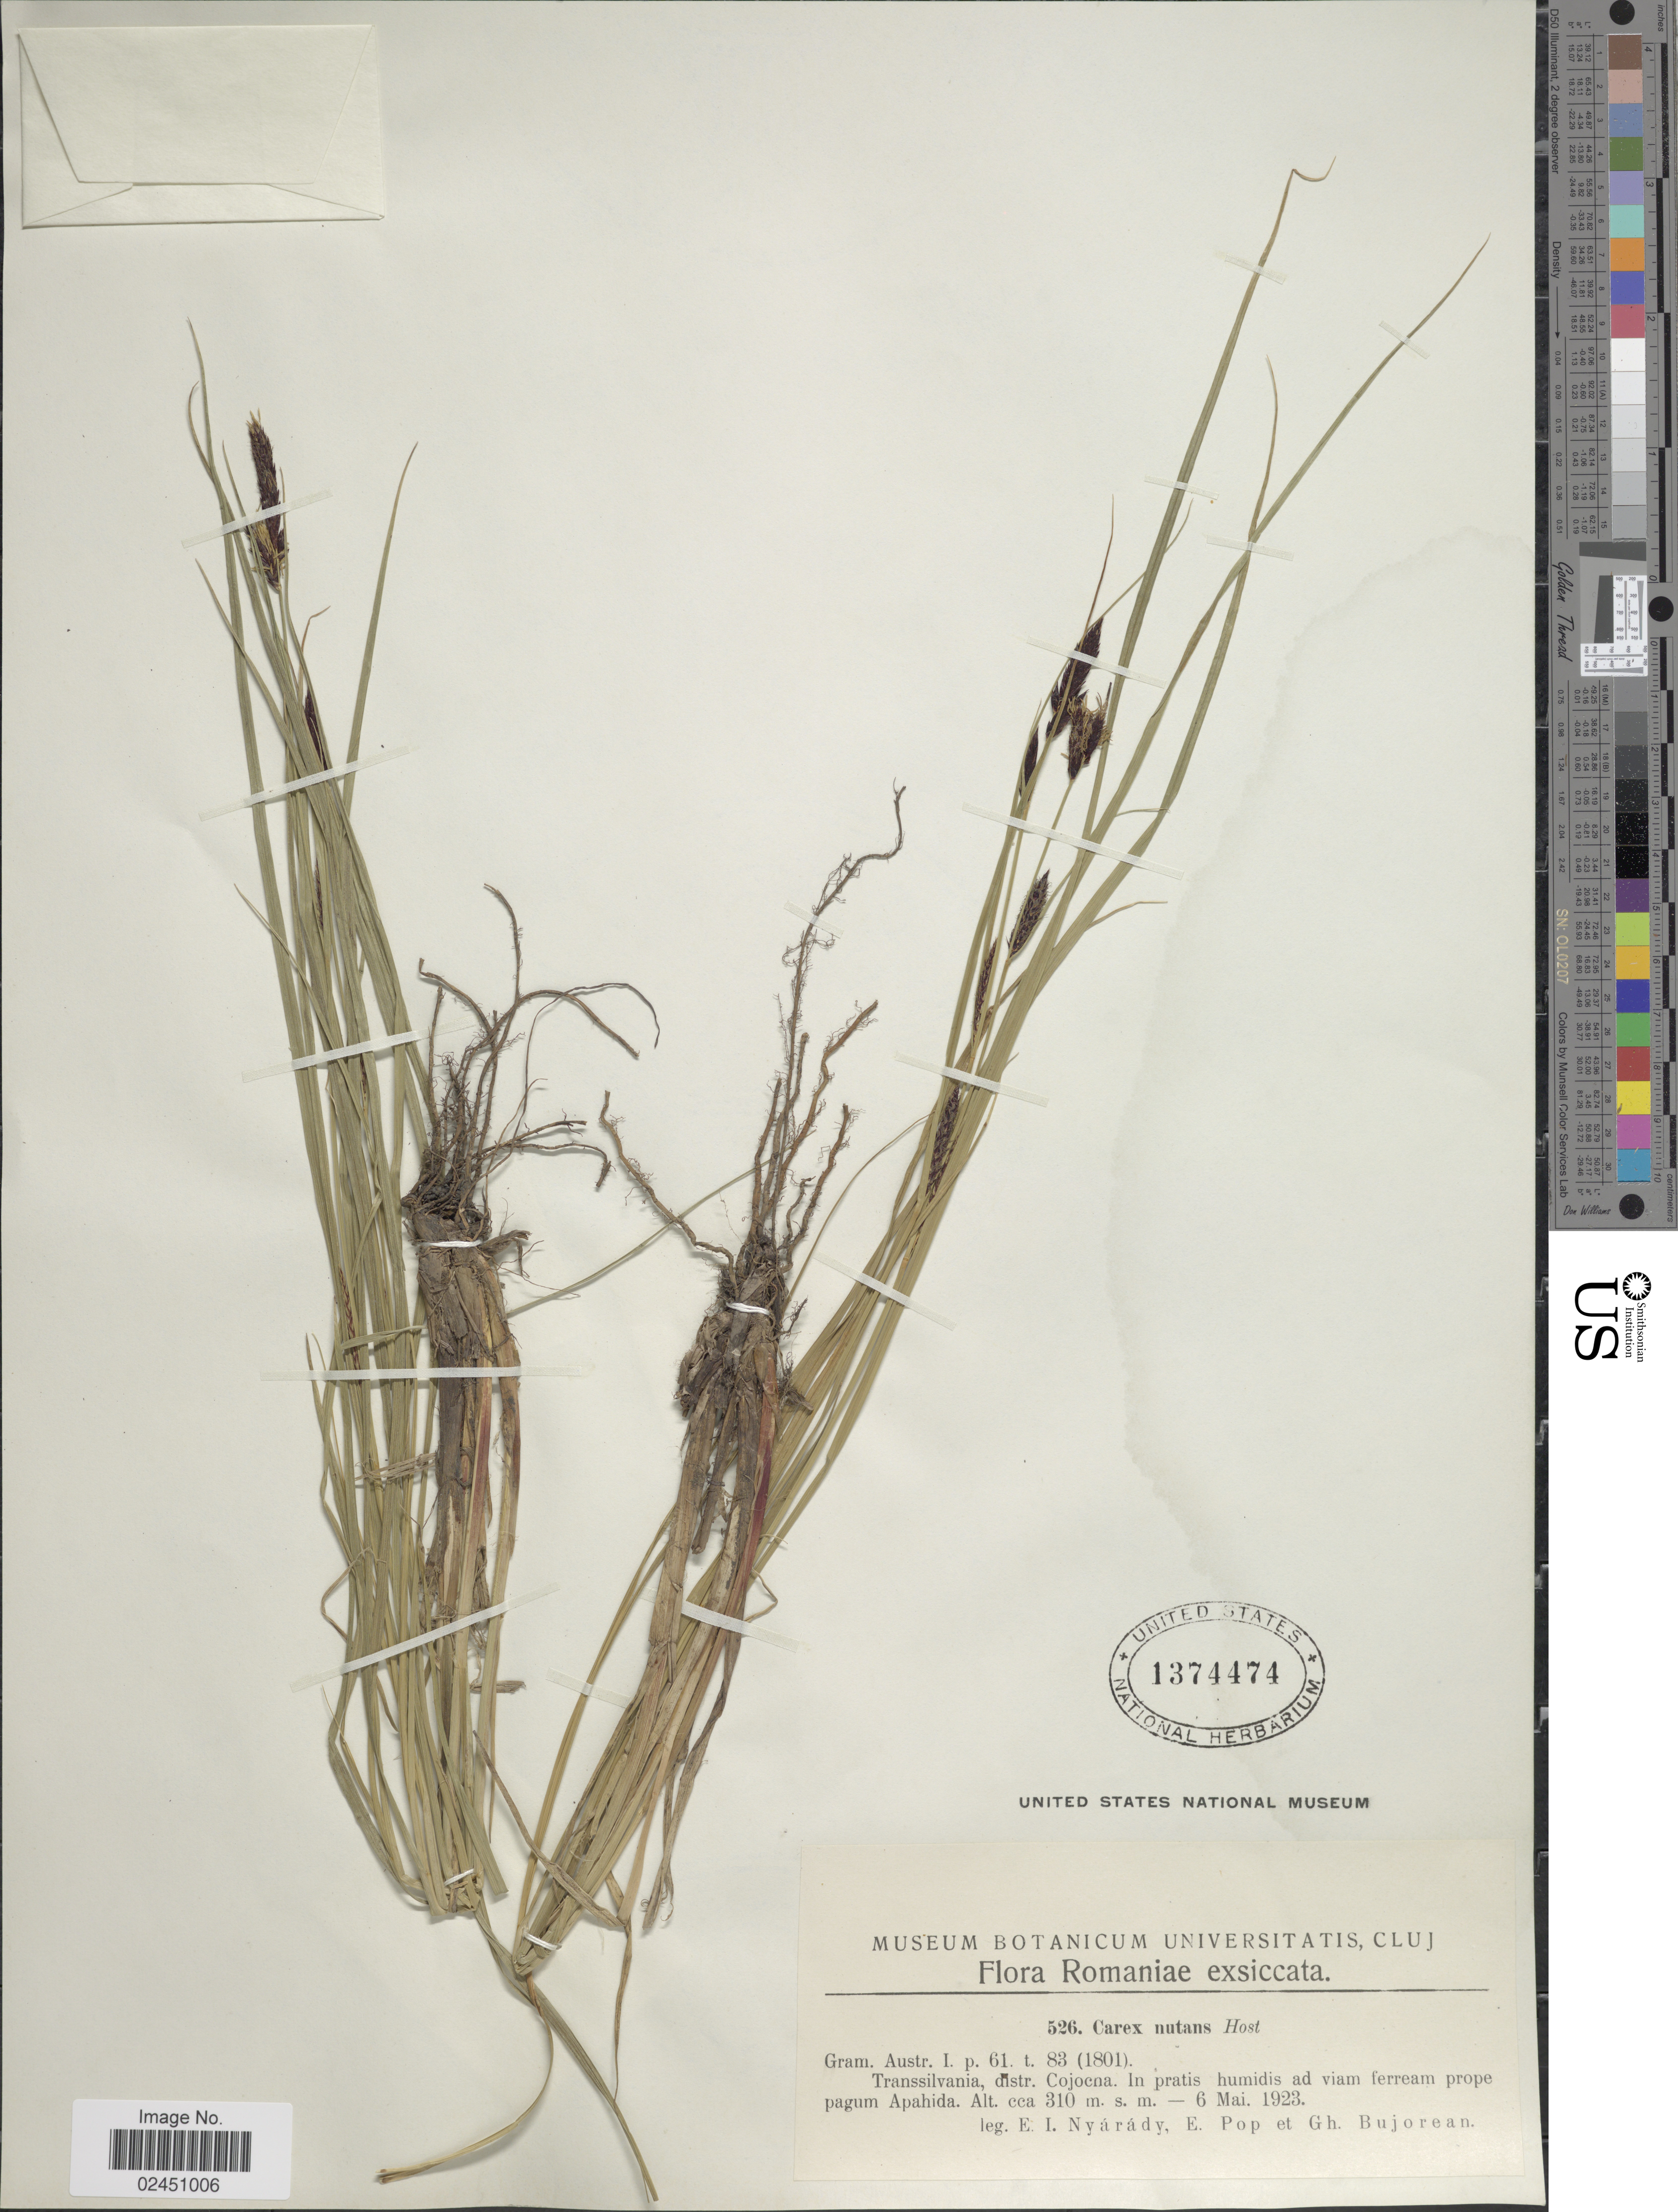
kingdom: Plantae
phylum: Tracheophyta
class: Liliopsida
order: Poales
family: Cyperaceae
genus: Carex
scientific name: Carex melanostachya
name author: M. Bieb. ex Willd.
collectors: E. Nyárády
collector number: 526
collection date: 1923-05-06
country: Romania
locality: Transsilvania, distr. Cojocna. In pratis humidis ad viam ferream prope pagum Apahida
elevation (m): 310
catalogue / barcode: US 1374474